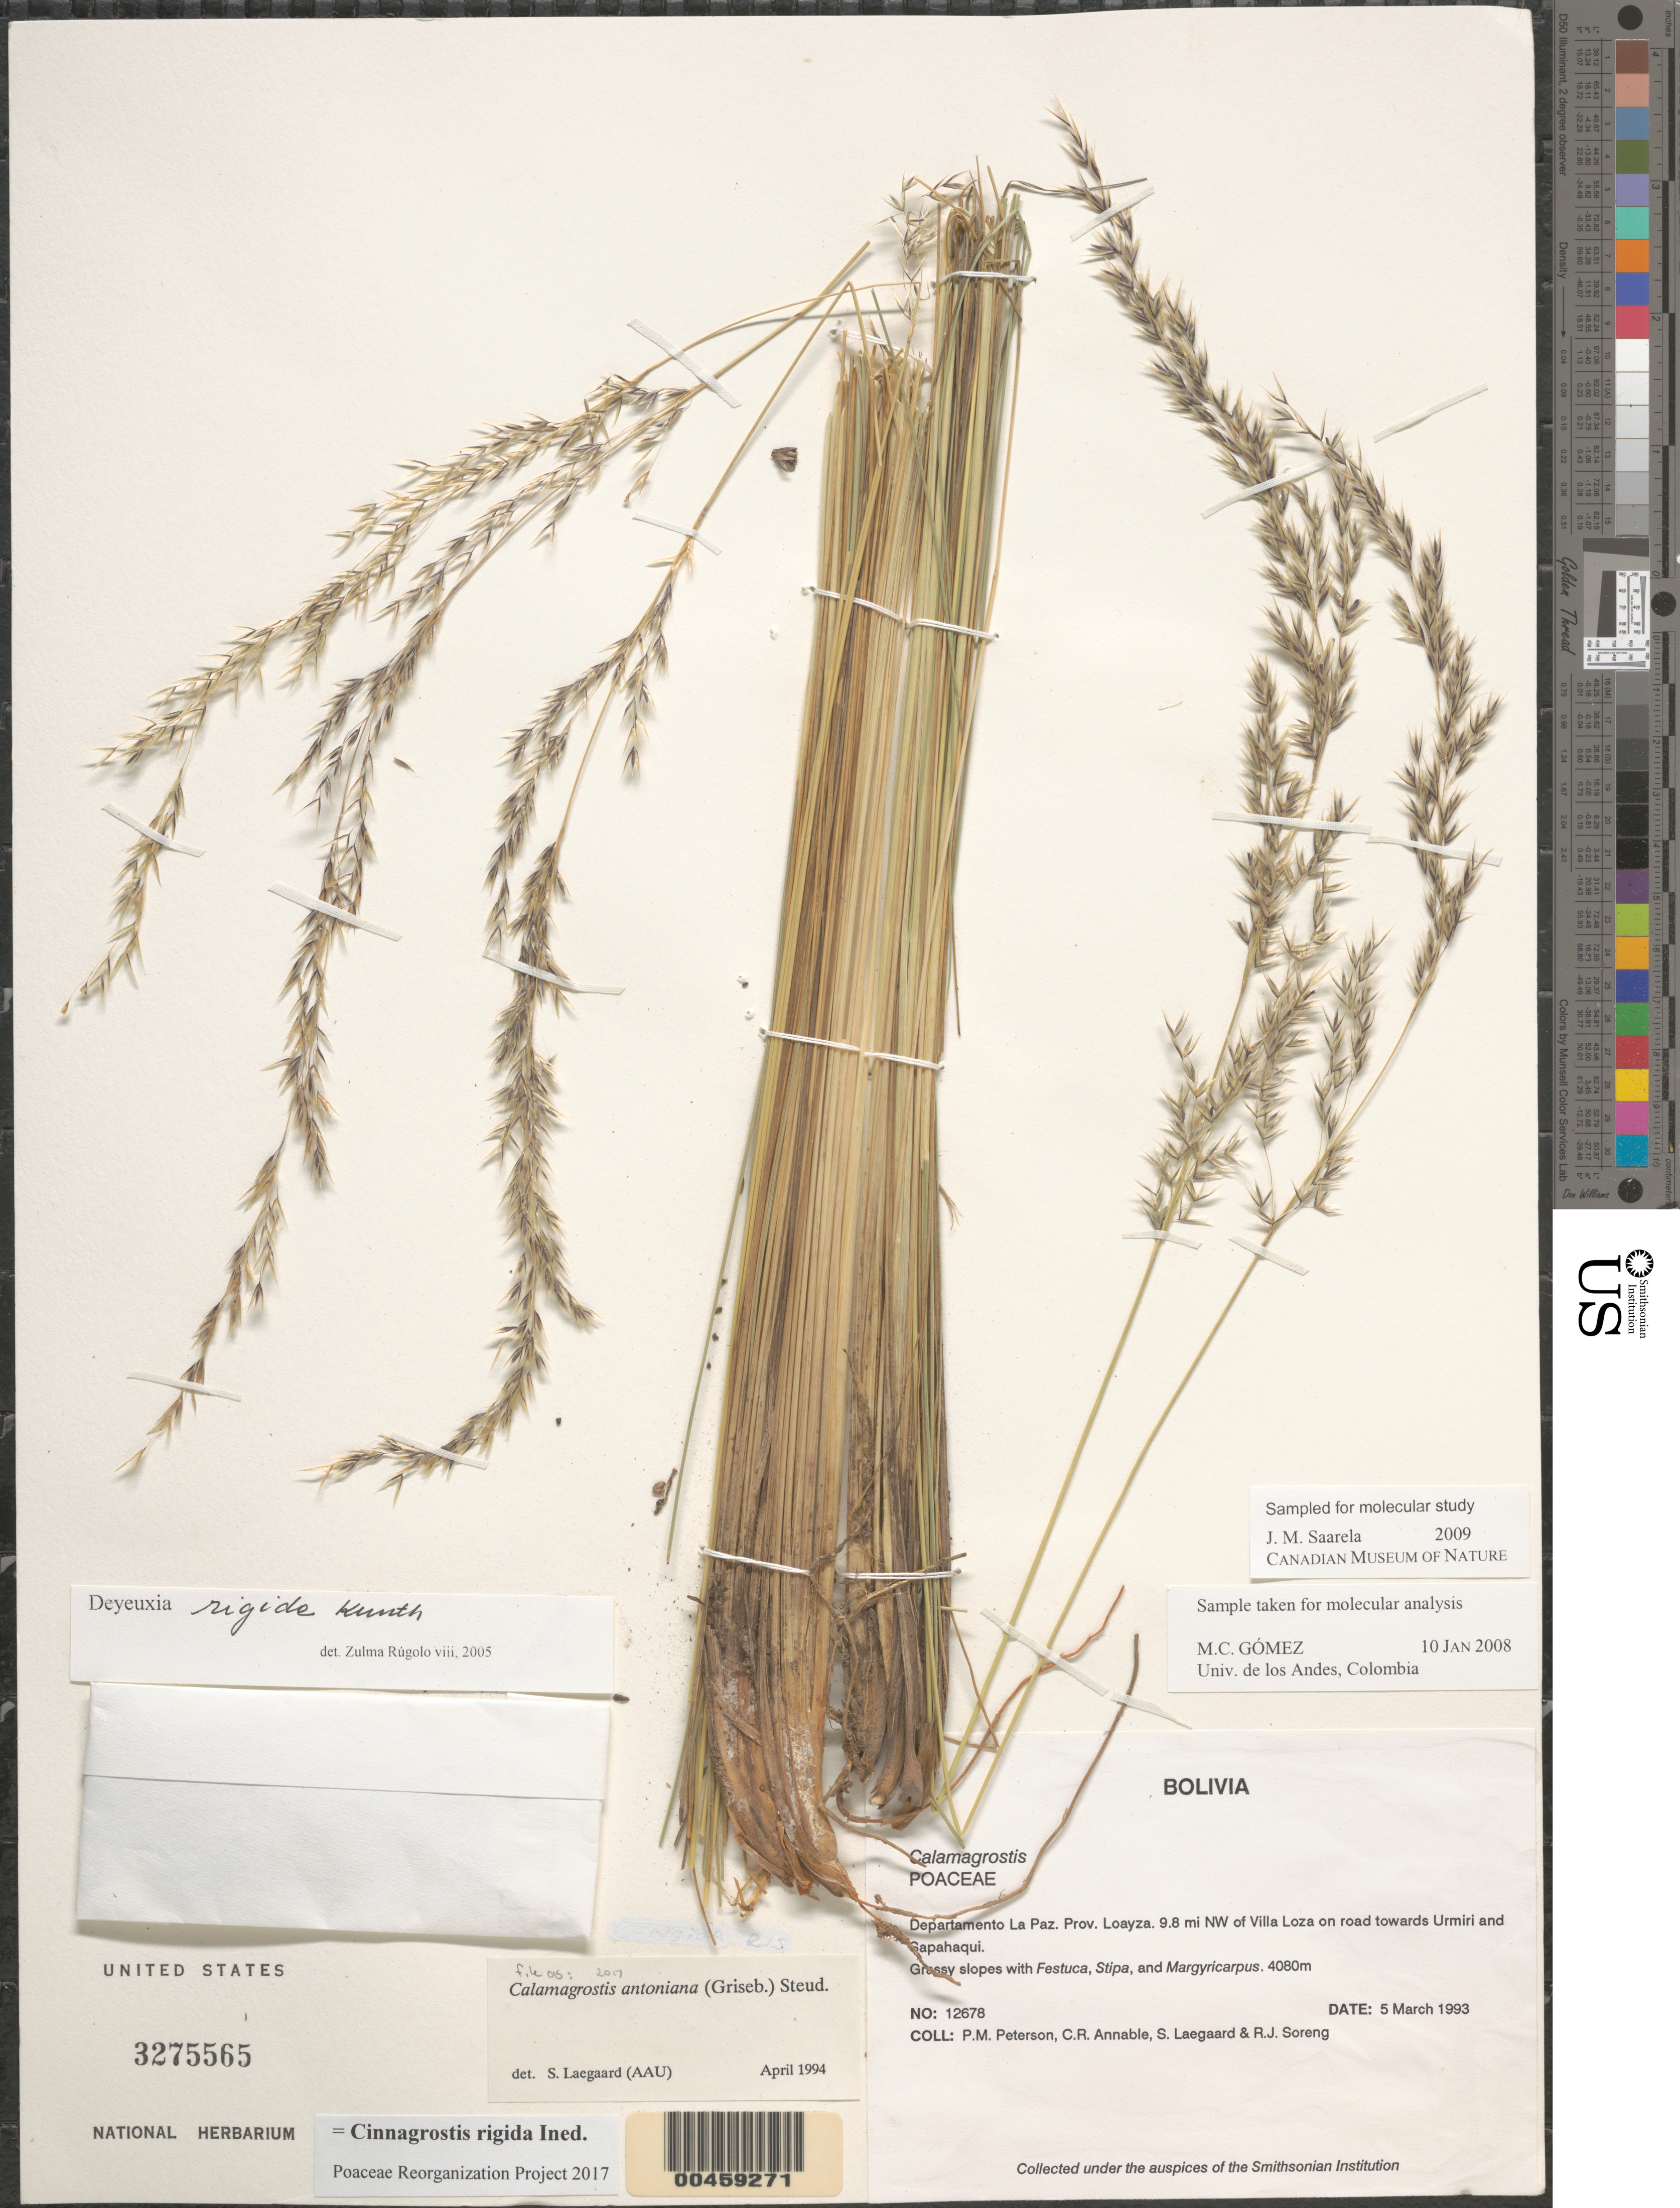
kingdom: Plantae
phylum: Tracheophyta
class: Liliopsida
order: Poales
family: Poaceae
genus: Cinnagrostis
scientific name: Cinnagrostis rigida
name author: (Kunth) P.M. Peterson et al.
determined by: Poaceae Reorganization Project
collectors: P. M. Peterson, C. R. Annable, S. Lægaard & R. J. Soreng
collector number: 12678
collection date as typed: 05 Mar 1993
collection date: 1993-03-05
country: Bolivia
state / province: La Paz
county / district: Loayza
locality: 9.8 mi NW of Villa Loza on road towards Urmiri and Sapahaqui.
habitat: Grassy slopes with Festuca, Stipa, and Margyricarpus.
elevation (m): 4080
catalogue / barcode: US 3275565